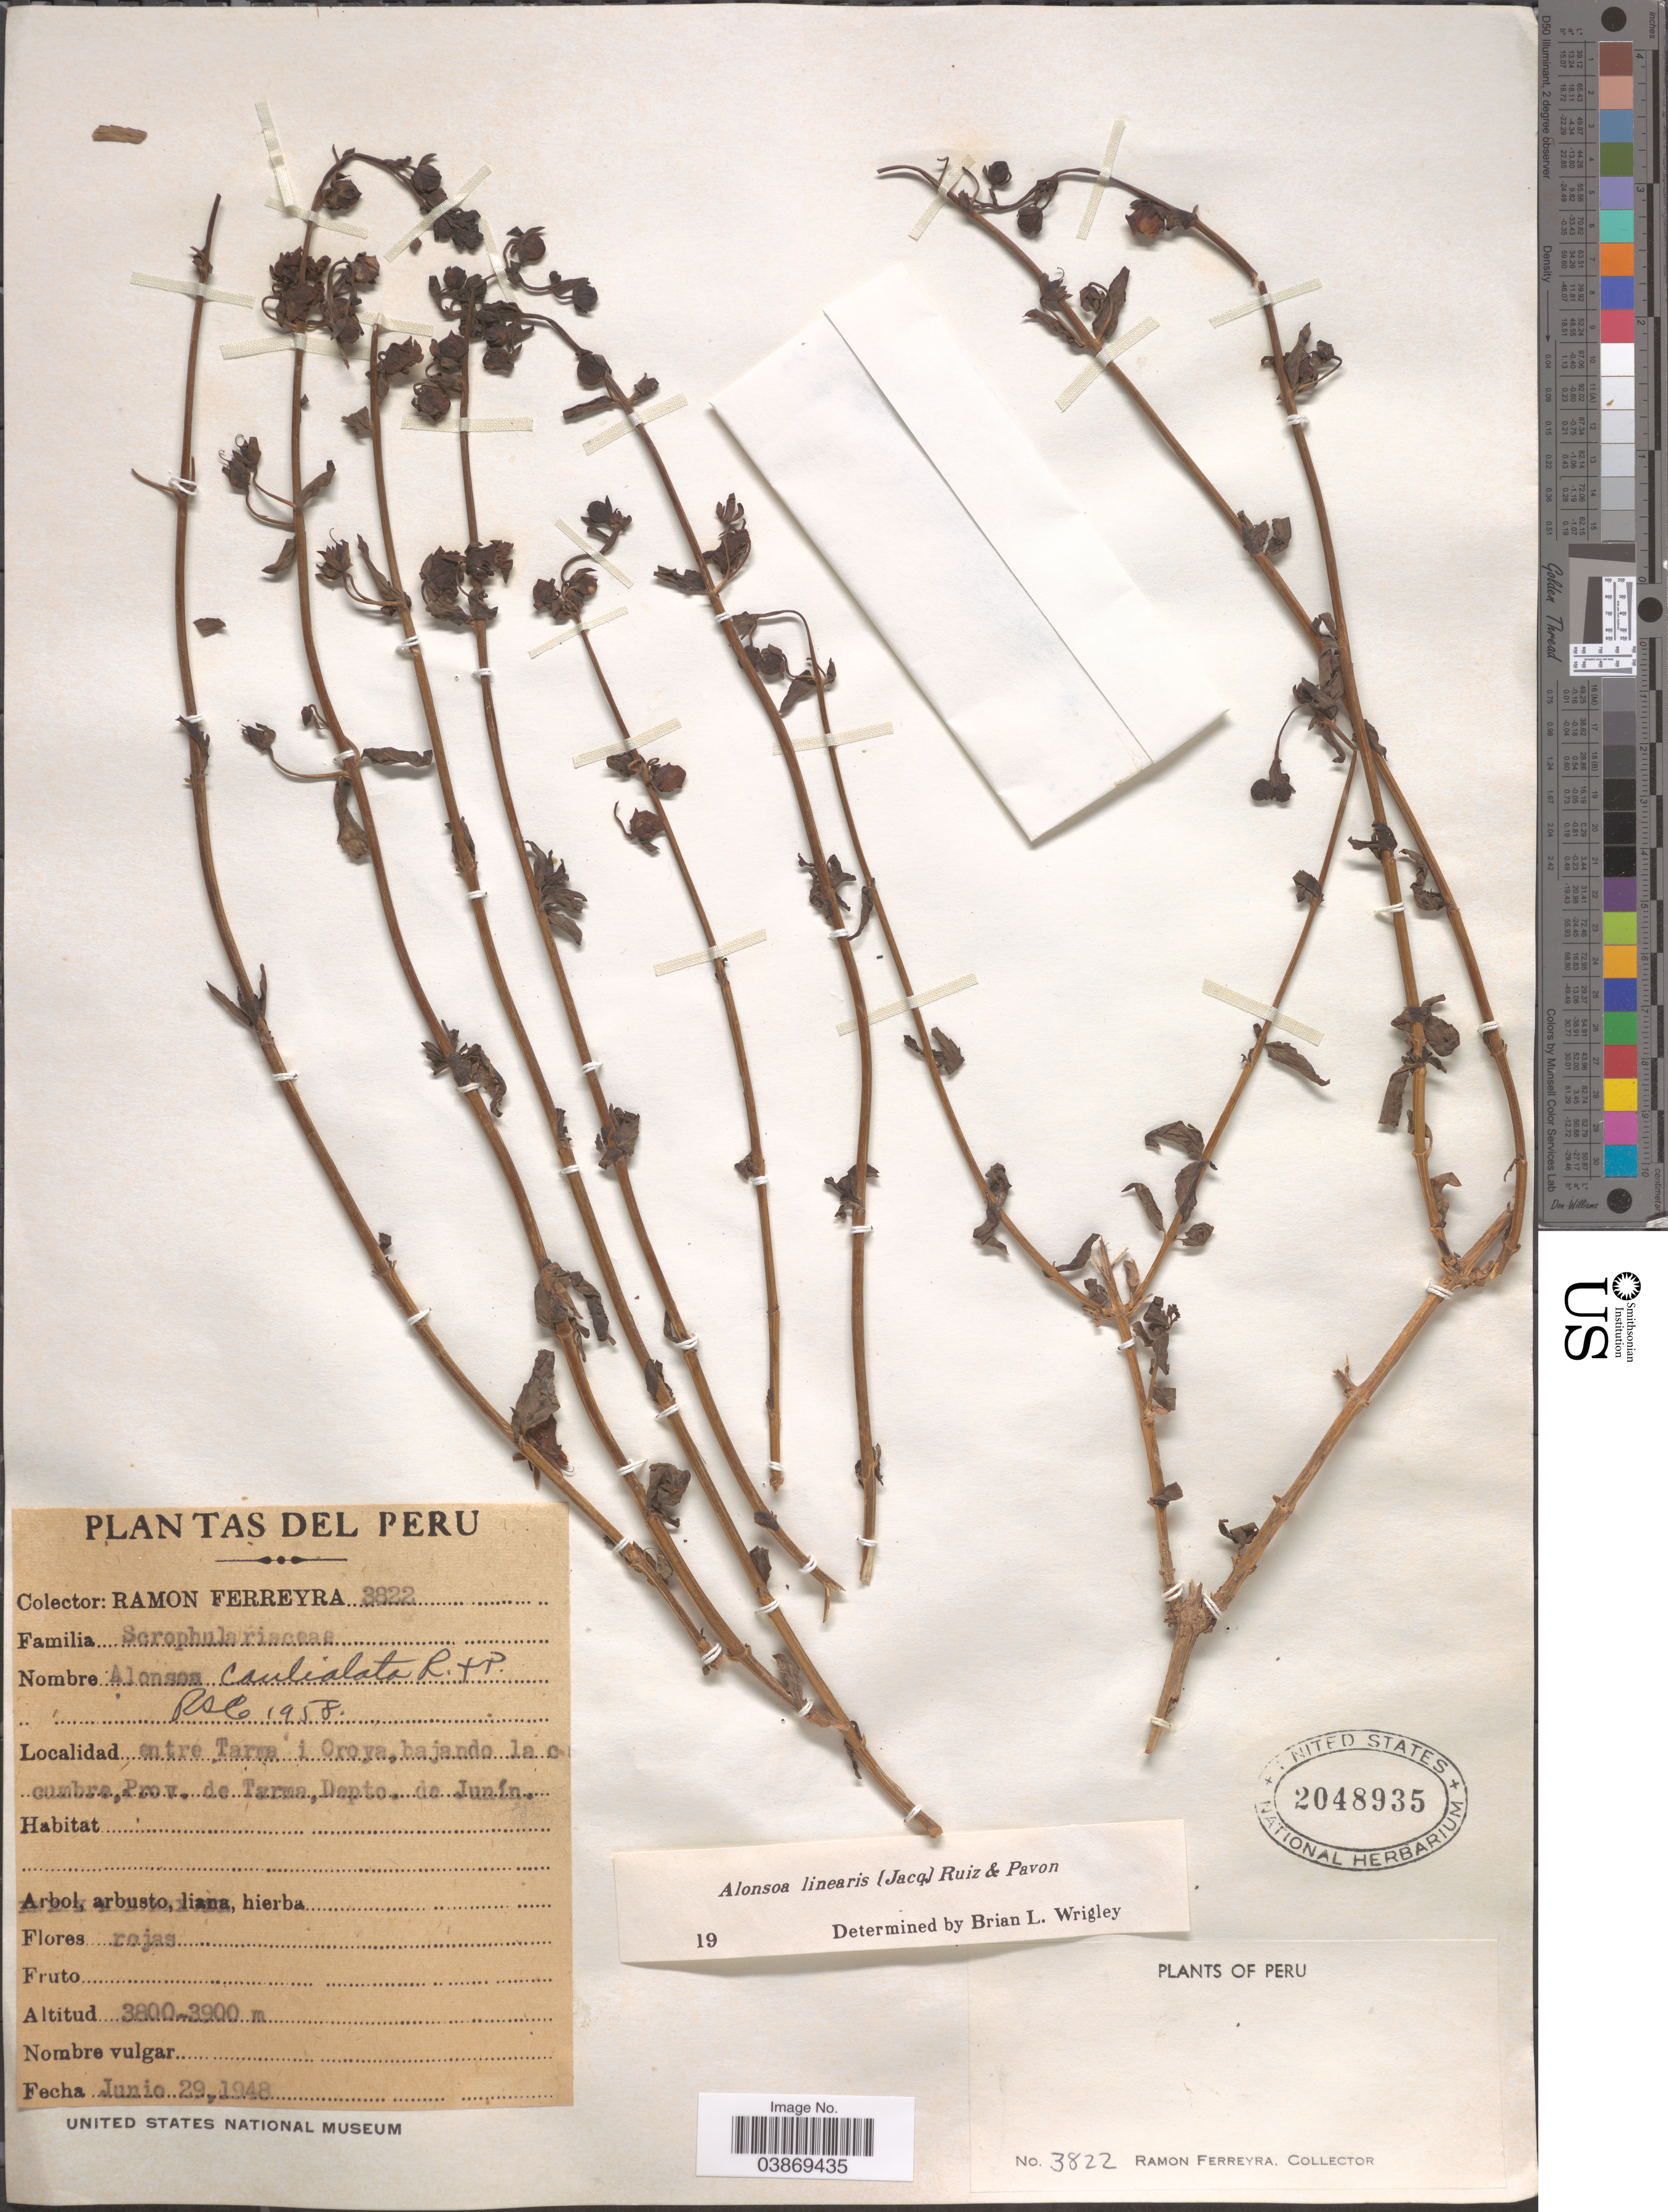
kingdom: Plantae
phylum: Tracheophyta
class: Magnoliopsida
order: Lamiales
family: Scrophulariaceae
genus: Alonsoa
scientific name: Alonsoa linearis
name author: (Jacq.) Ruiz & Pav.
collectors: R. A. Ferreyra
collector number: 3822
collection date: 1948-06-29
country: Peru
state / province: Junín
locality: Entre Tarma' i Oroyo, bajando la cumbra, Prov. de Tarma, Depto de Junín.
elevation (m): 3800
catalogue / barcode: US 2048935